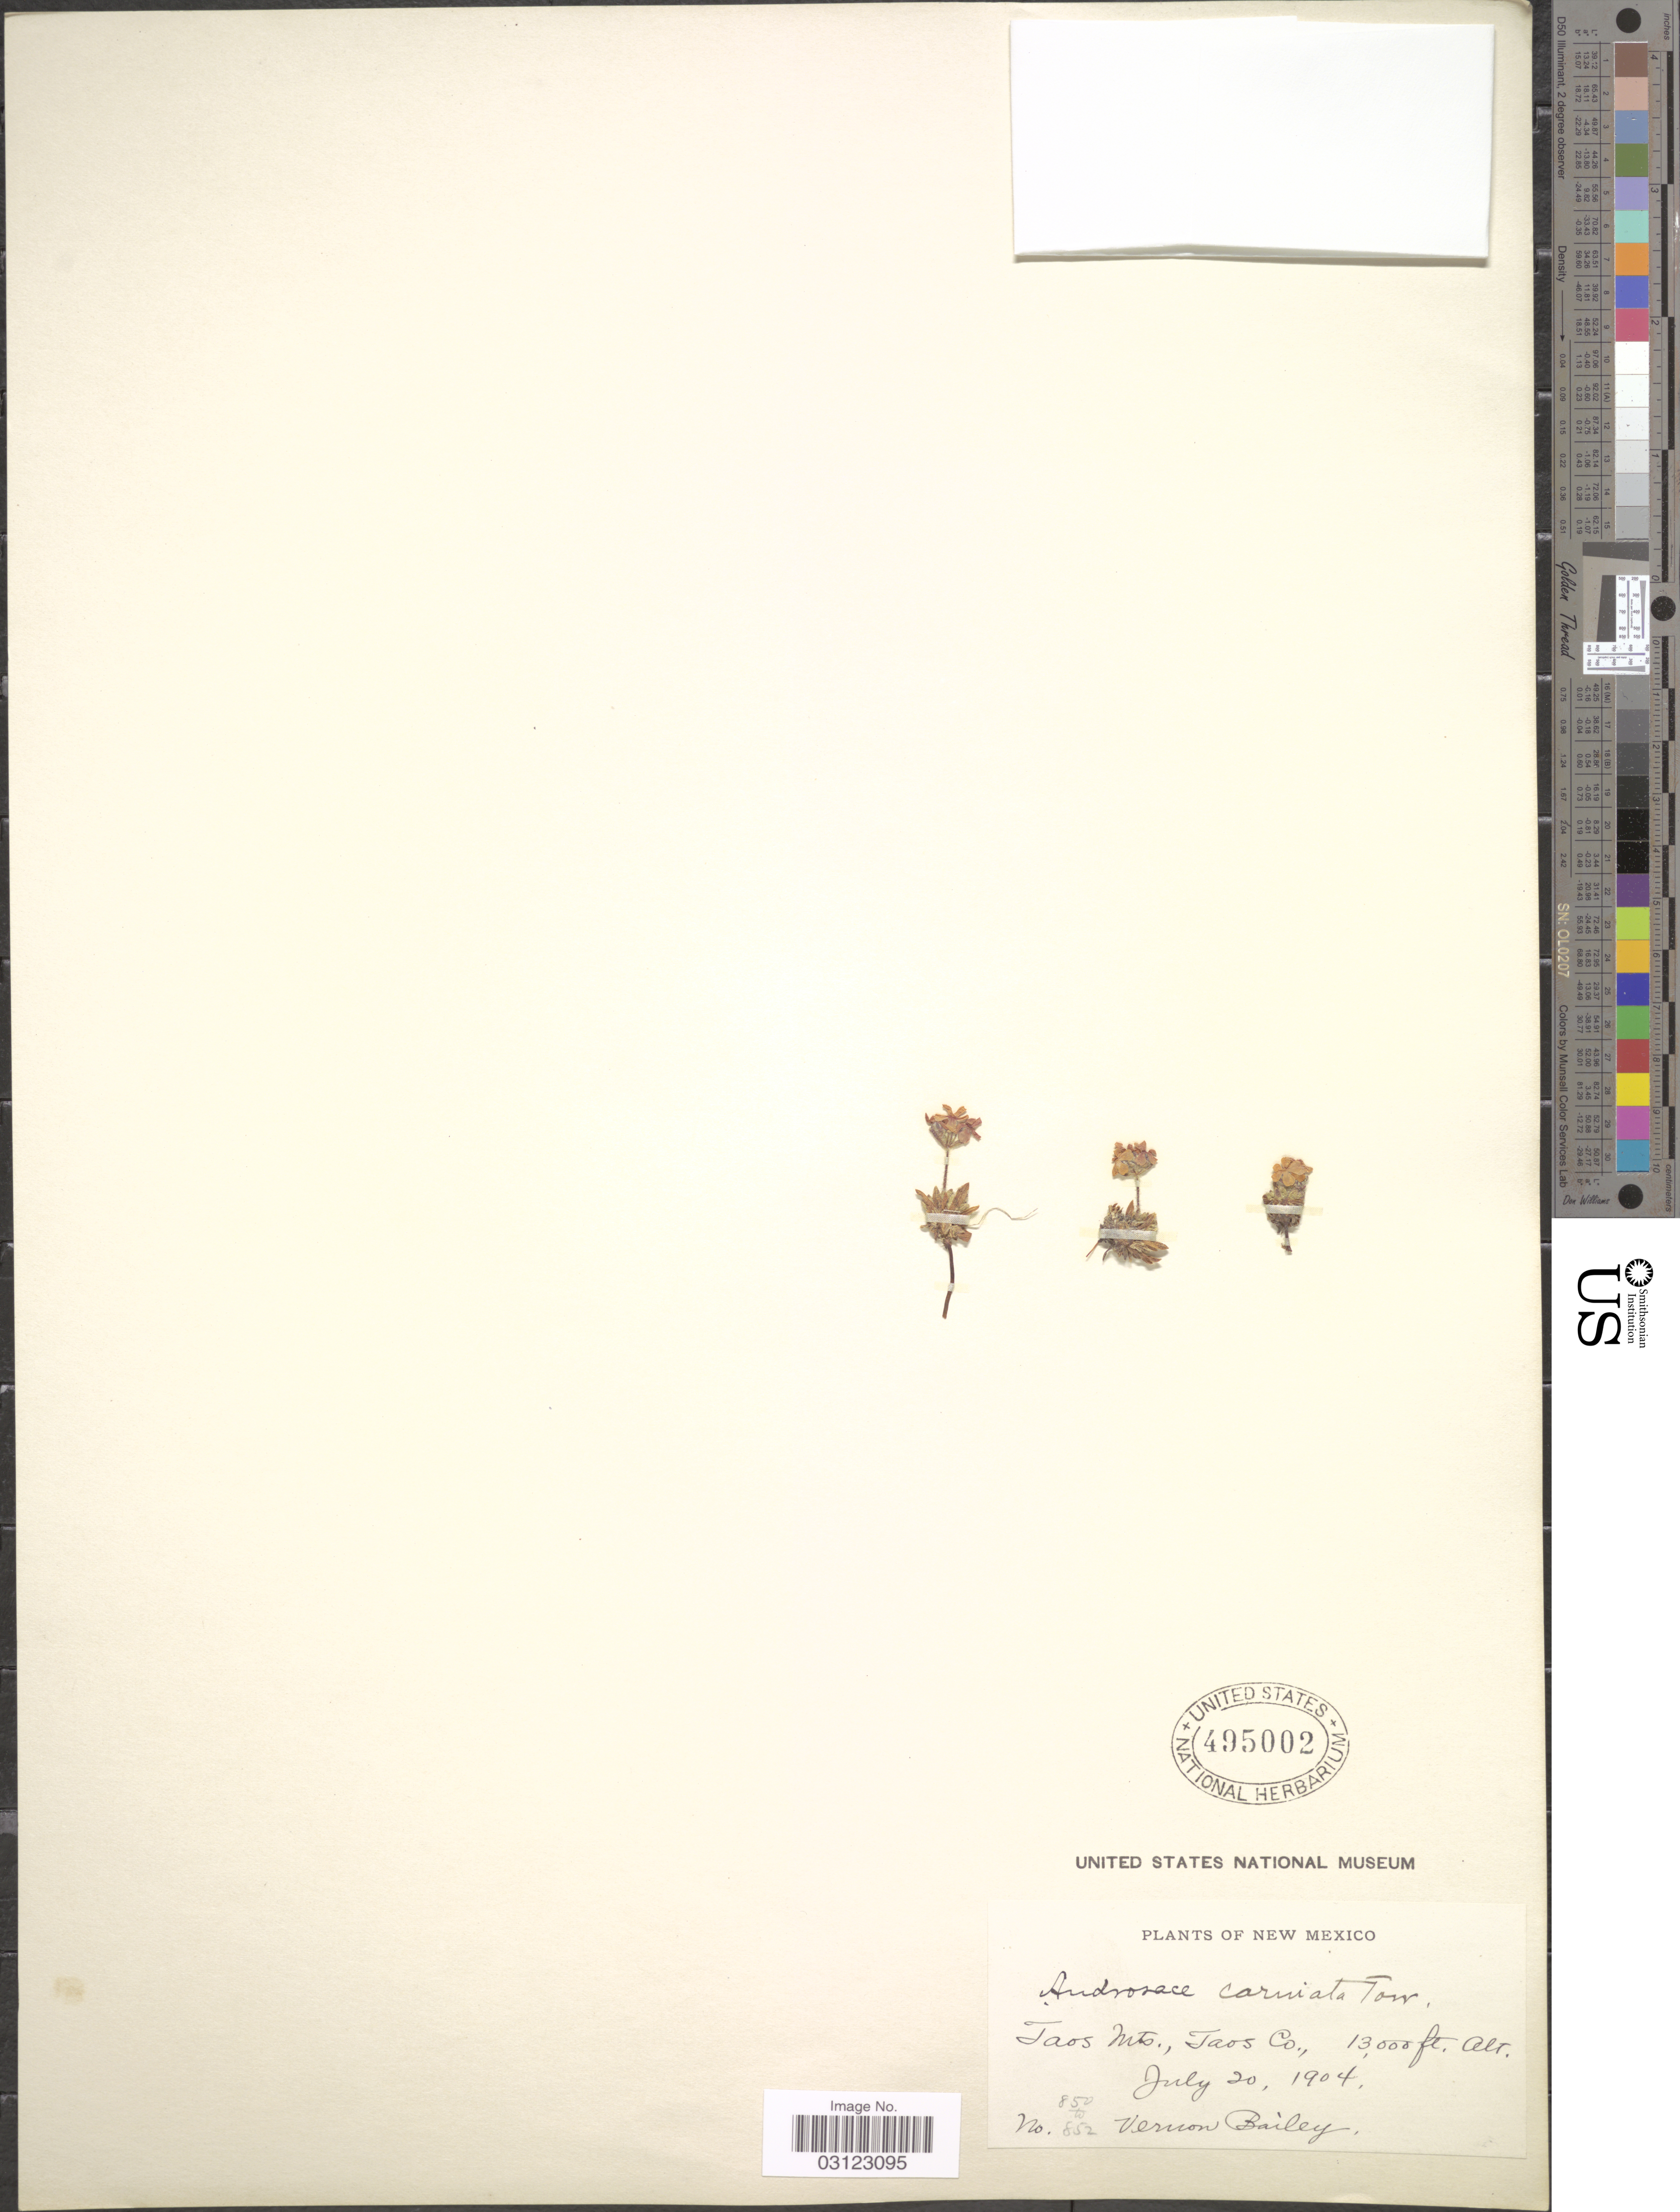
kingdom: Plantae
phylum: Tracheophyta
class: Magnoliopsida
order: Ericales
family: Primulaceae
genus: Androsace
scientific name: Androsace carinata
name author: Torr.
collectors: V. O. Bailey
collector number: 850/852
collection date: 1904-07-20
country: United States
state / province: New Mexico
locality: Taos Mts., Taos Co.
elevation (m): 3962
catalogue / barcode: US 495002